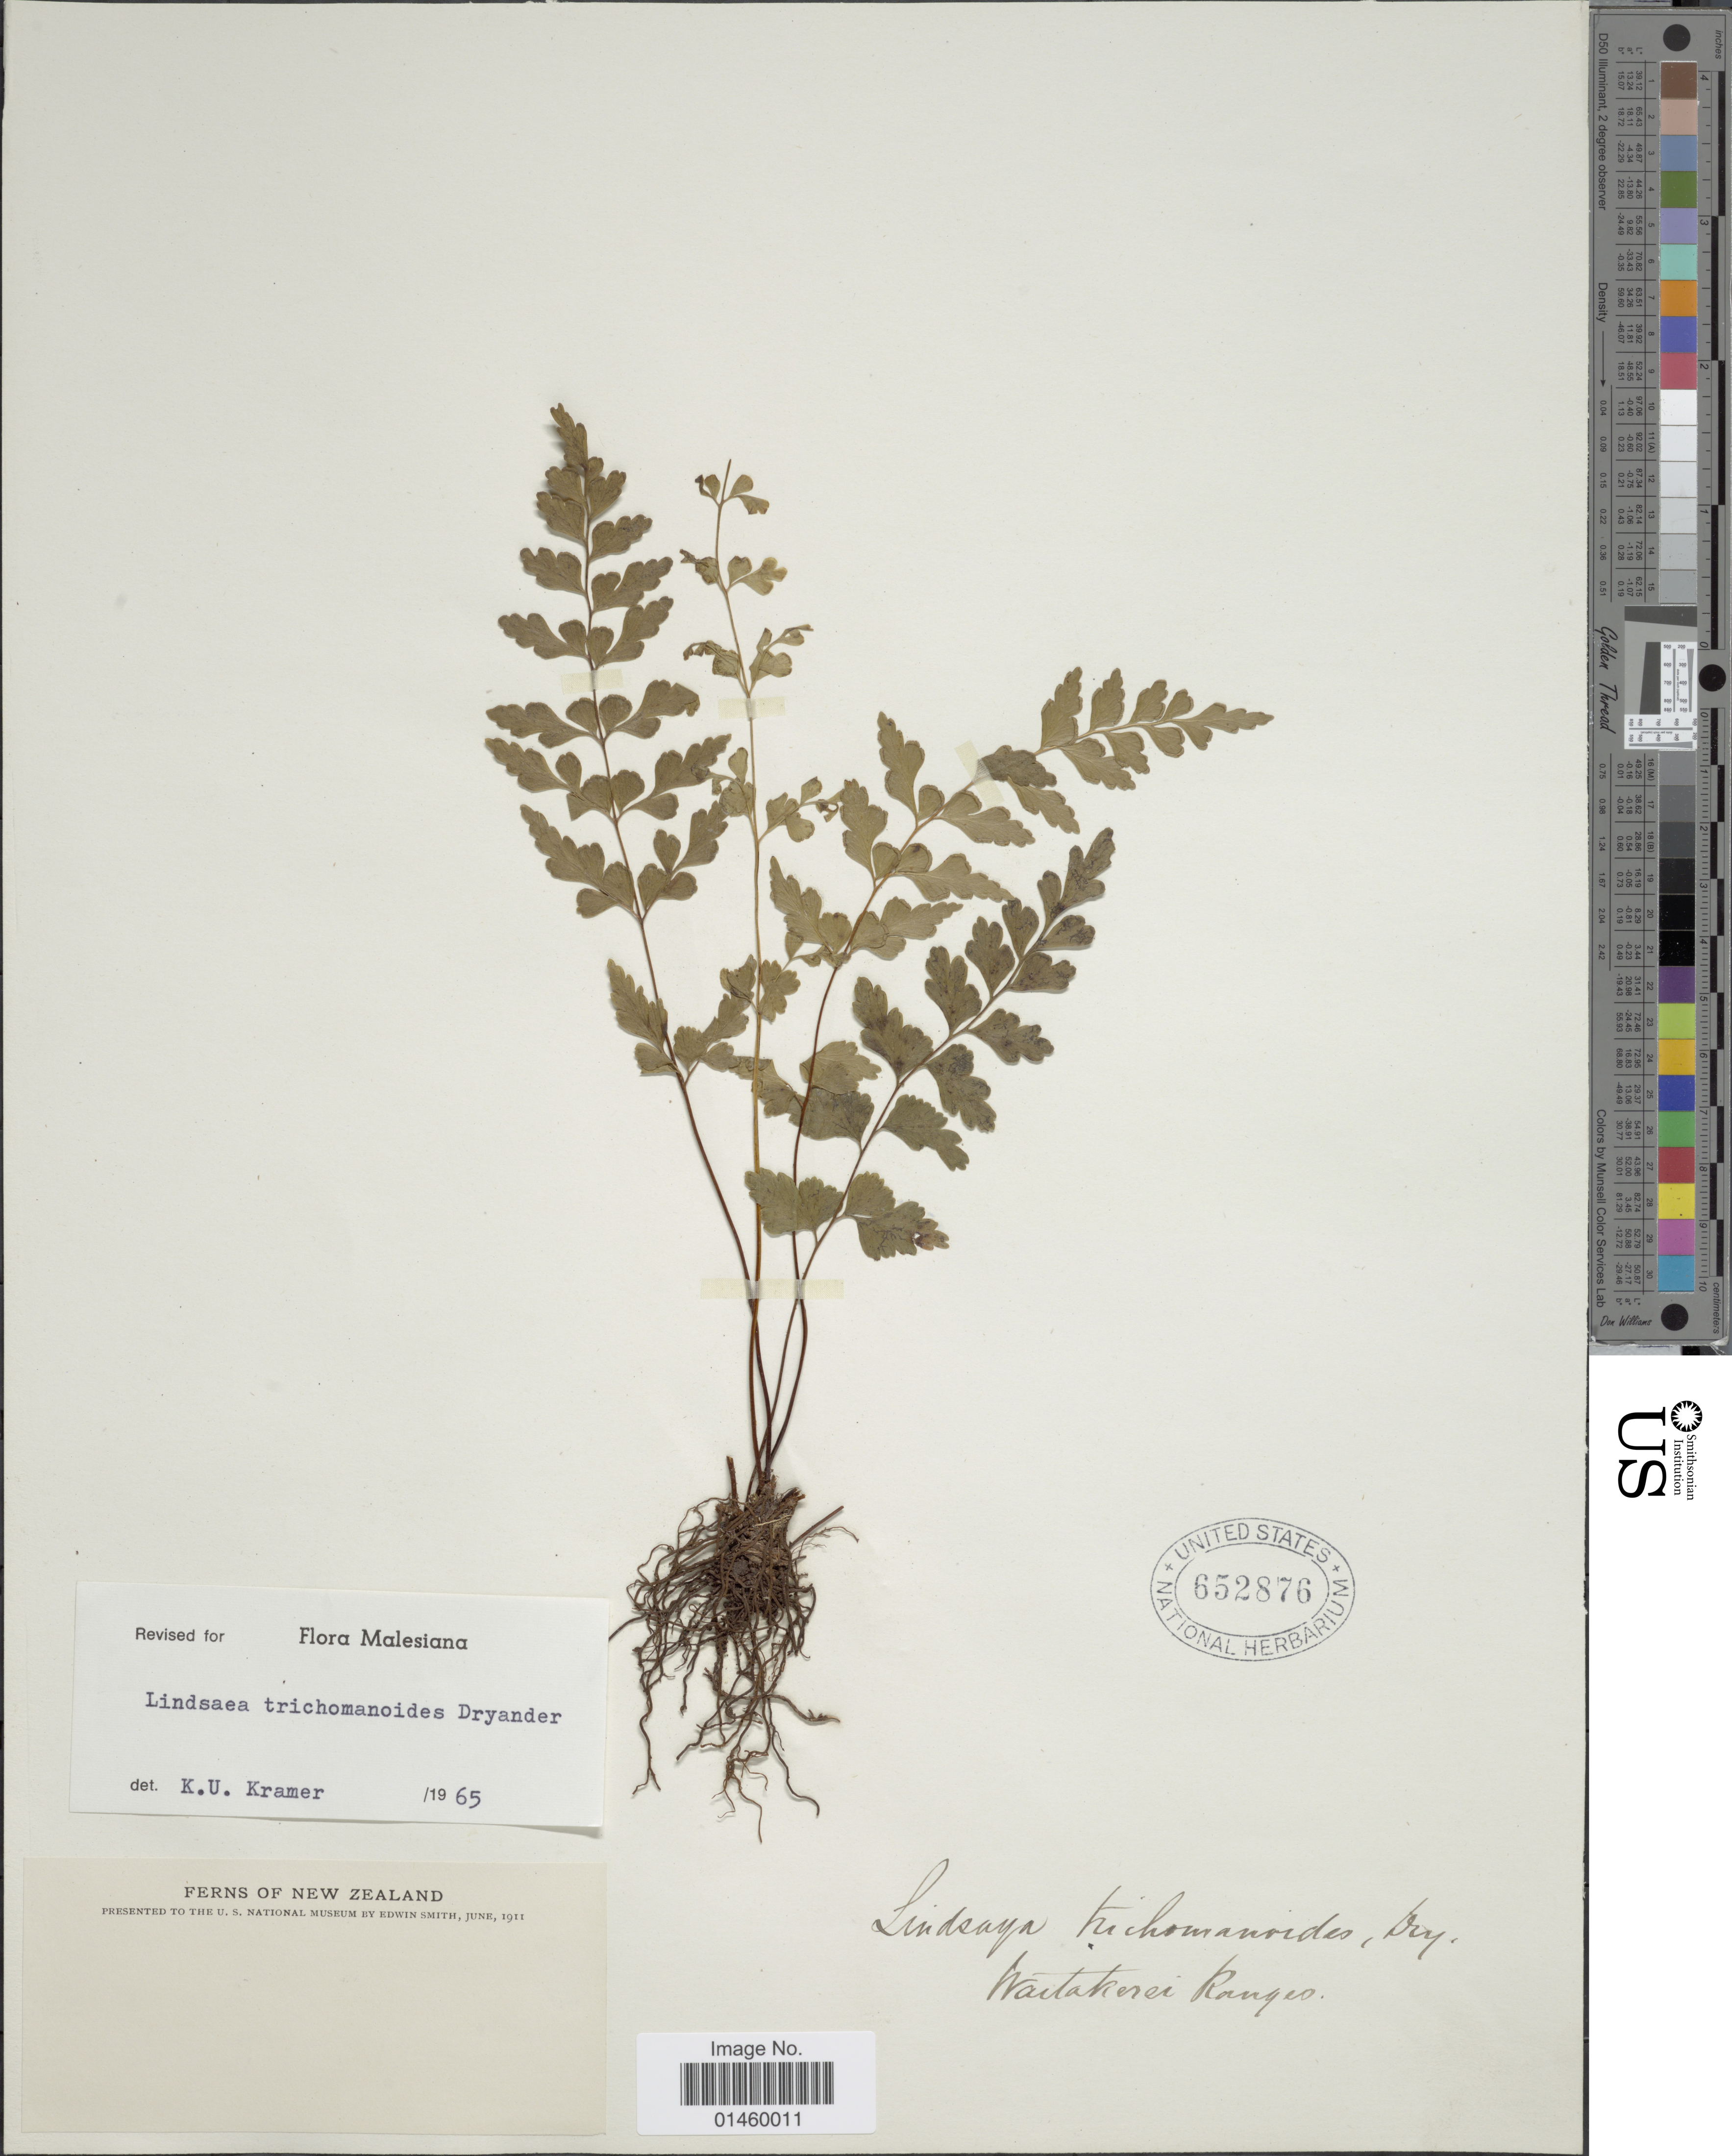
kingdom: Plantae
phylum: Tracheophyta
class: Polypodiopsida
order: Polypodiales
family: Lindsaeaceae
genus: Lindsaea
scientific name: Lindsaea trichomanoides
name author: Dryand.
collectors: E. B. Smith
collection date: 1911-06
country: New Zealand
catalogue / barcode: US 652876